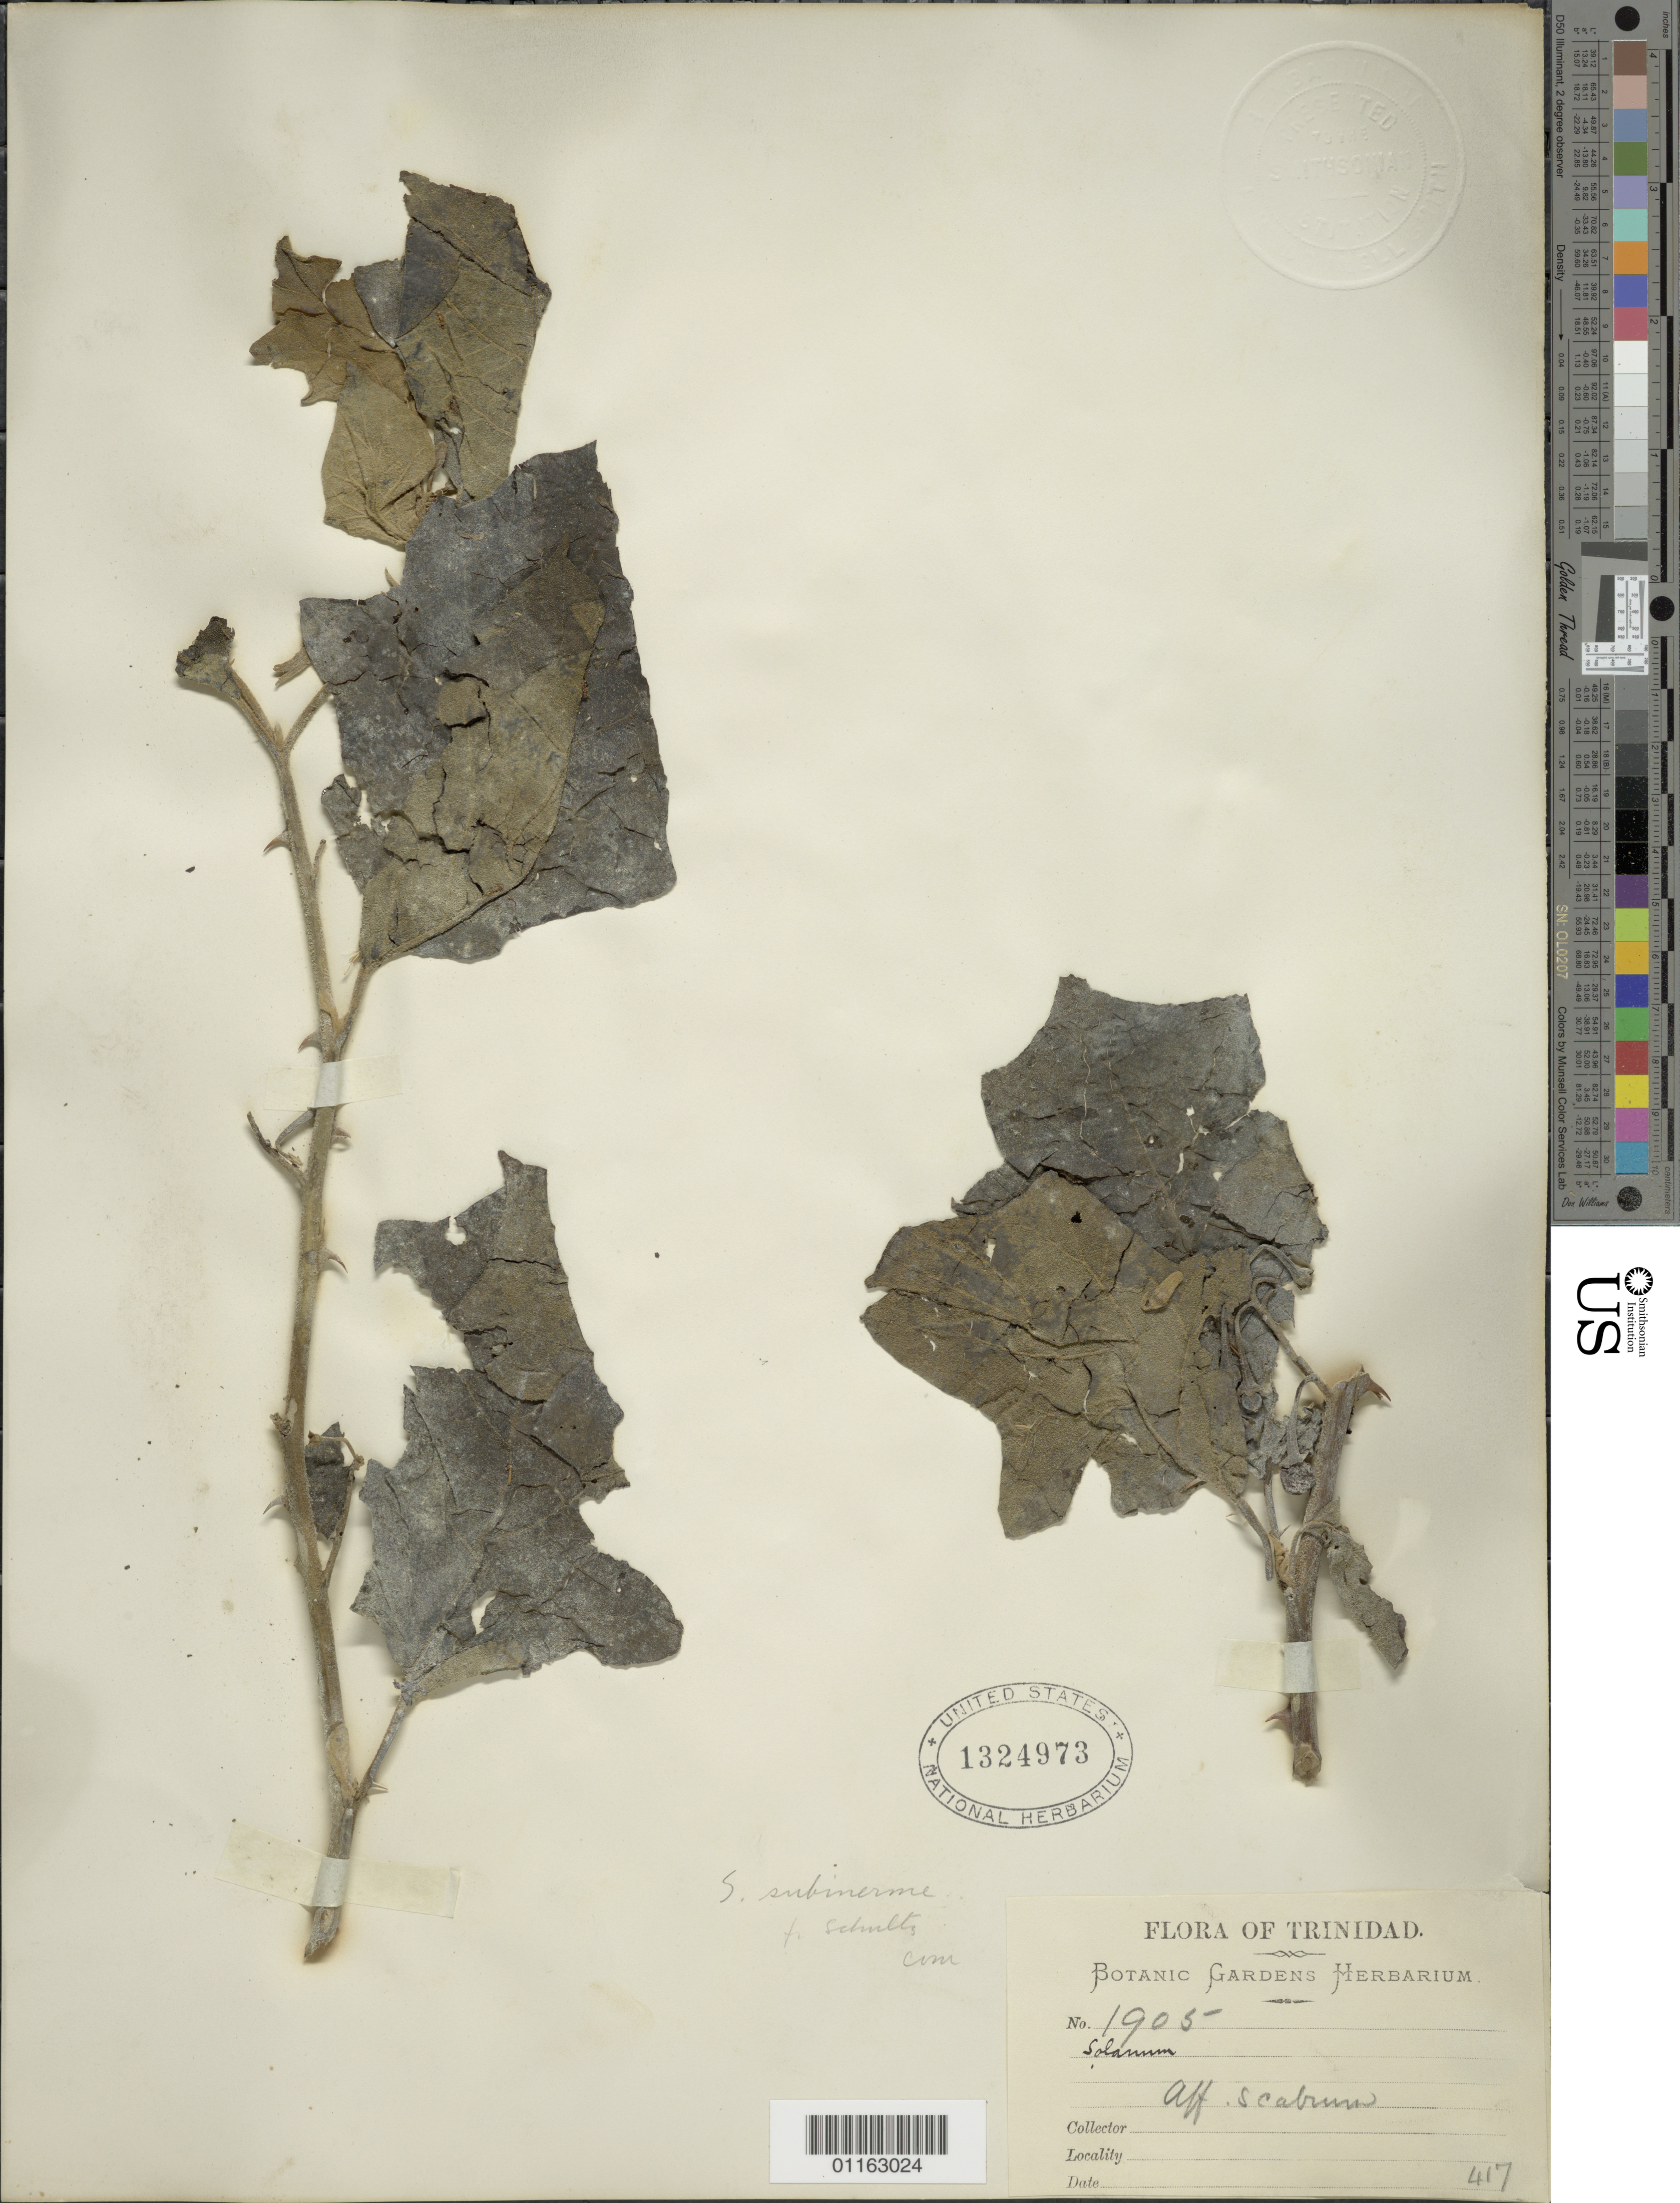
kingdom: Plantae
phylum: Tracheophyta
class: Magnoliopsida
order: Solanales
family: Solanaceae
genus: Solanum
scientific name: Solanum subinerme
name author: Jacq.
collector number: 1905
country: Trinidad and Tobago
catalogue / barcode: US 1324973